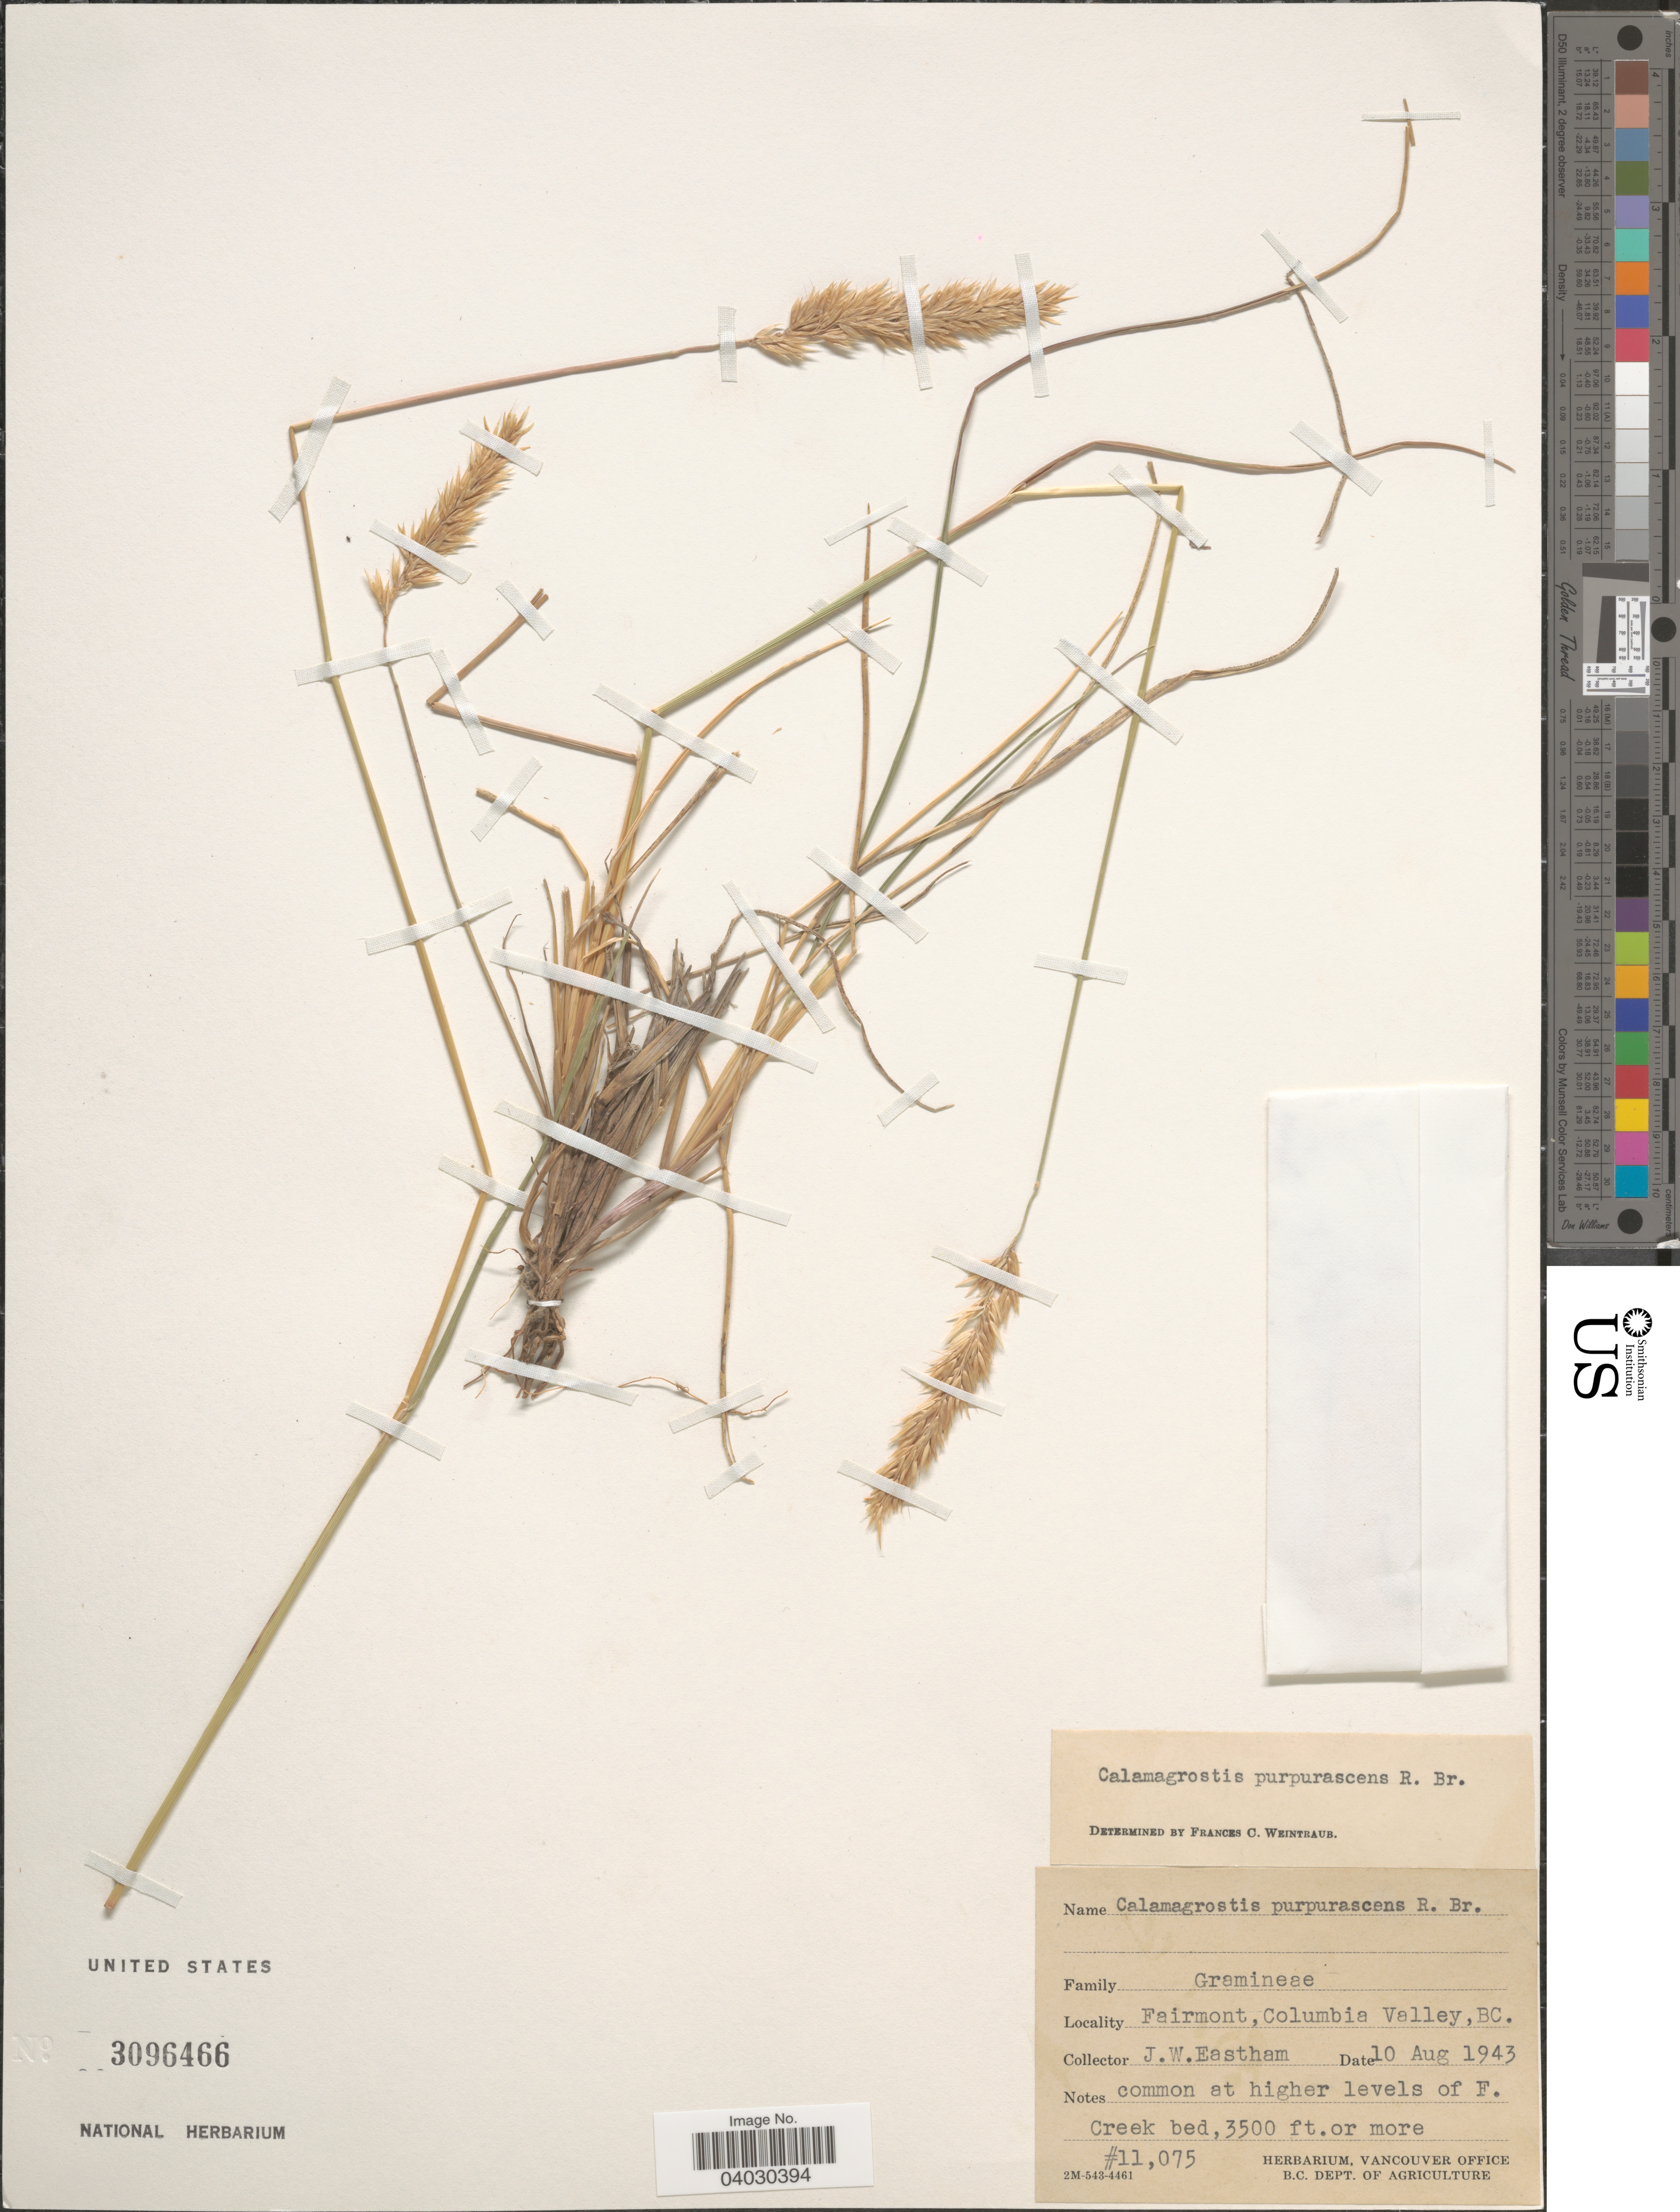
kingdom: Plantae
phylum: Tracheophyta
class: Liliopsida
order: Poales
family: Poaceae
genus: Calamagrostis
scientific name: Calamagrostis purpurascens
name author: R. Br.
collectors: J. Eastham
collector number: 11075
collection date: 1943-08-10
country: Canada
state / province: British Columbia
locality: Fairmont, Columbia Valley, BC. Common at higher levels of F. Creek bed.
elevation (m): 1067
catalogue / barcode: US 3096466